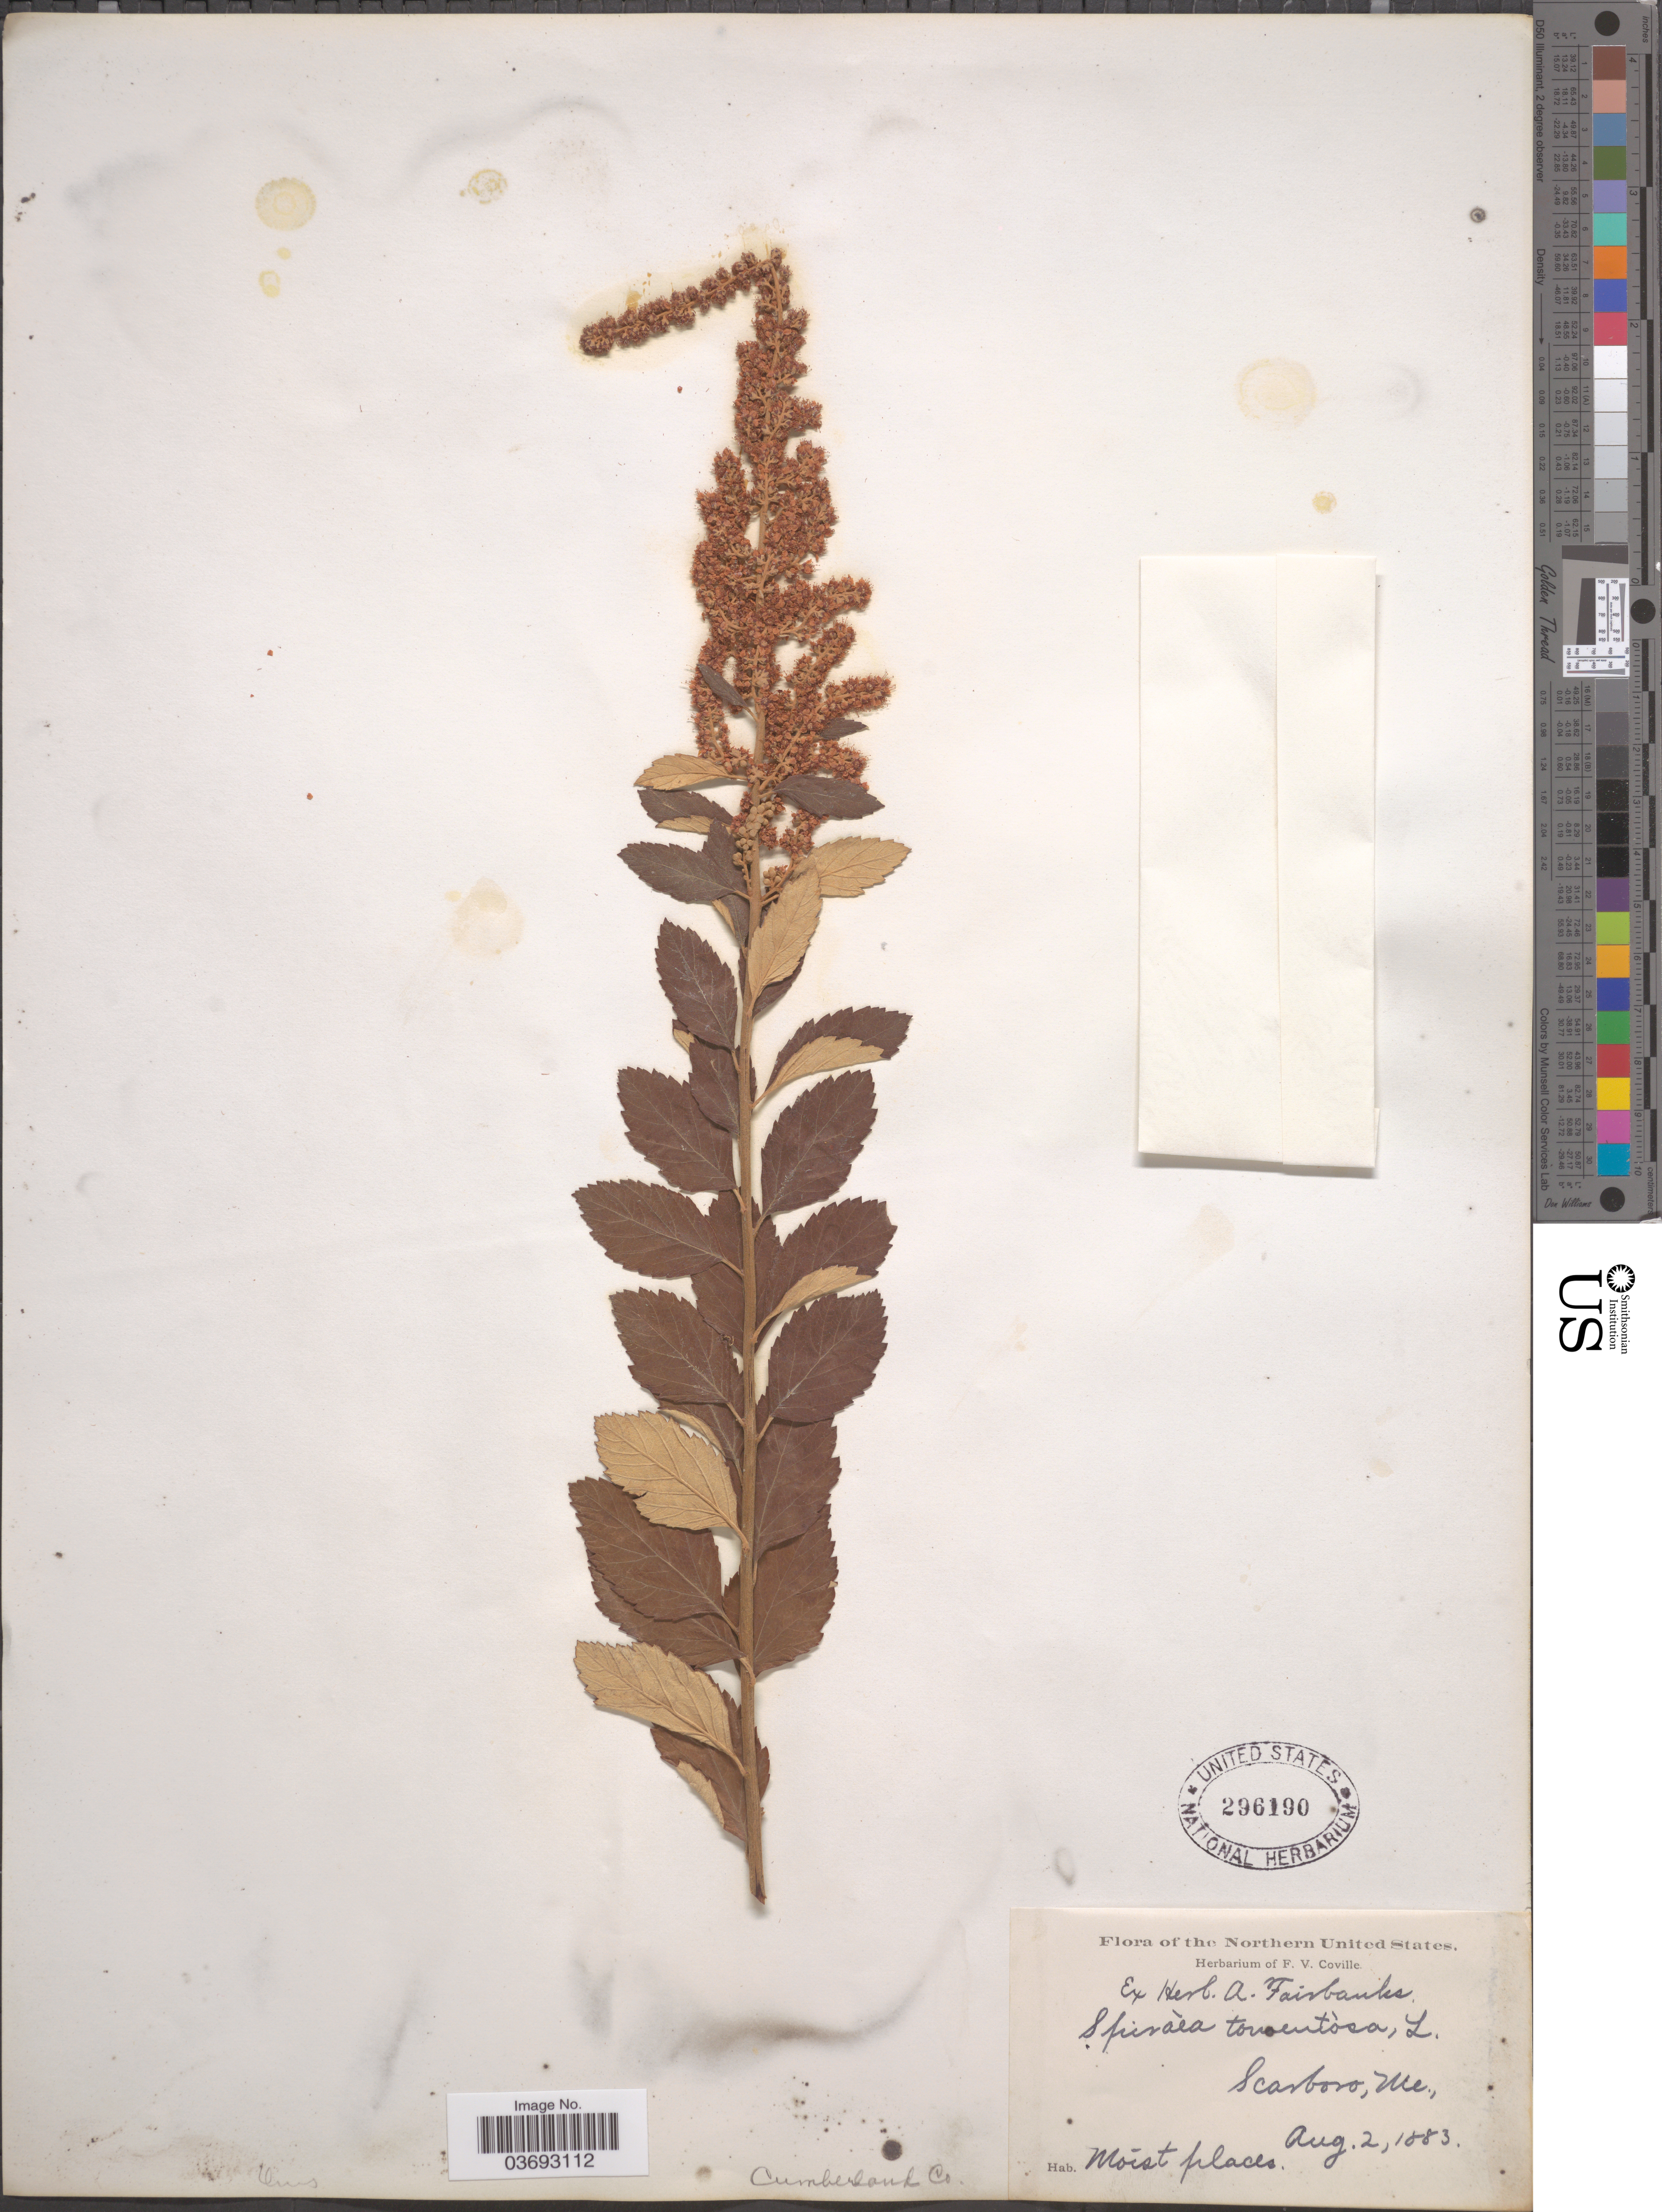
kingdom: Plantae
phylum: Tracheophyta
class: Magnoliopsida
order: Rosales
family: Rosaceae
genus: Spiraea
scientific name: Spiraea tomentosa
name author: L.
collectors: ex herb. F. V. Coville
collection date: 1883-08-02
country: United States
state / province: Maine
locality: Northern United States. Scarboro. Cumberland Co.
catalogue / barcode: US 296190